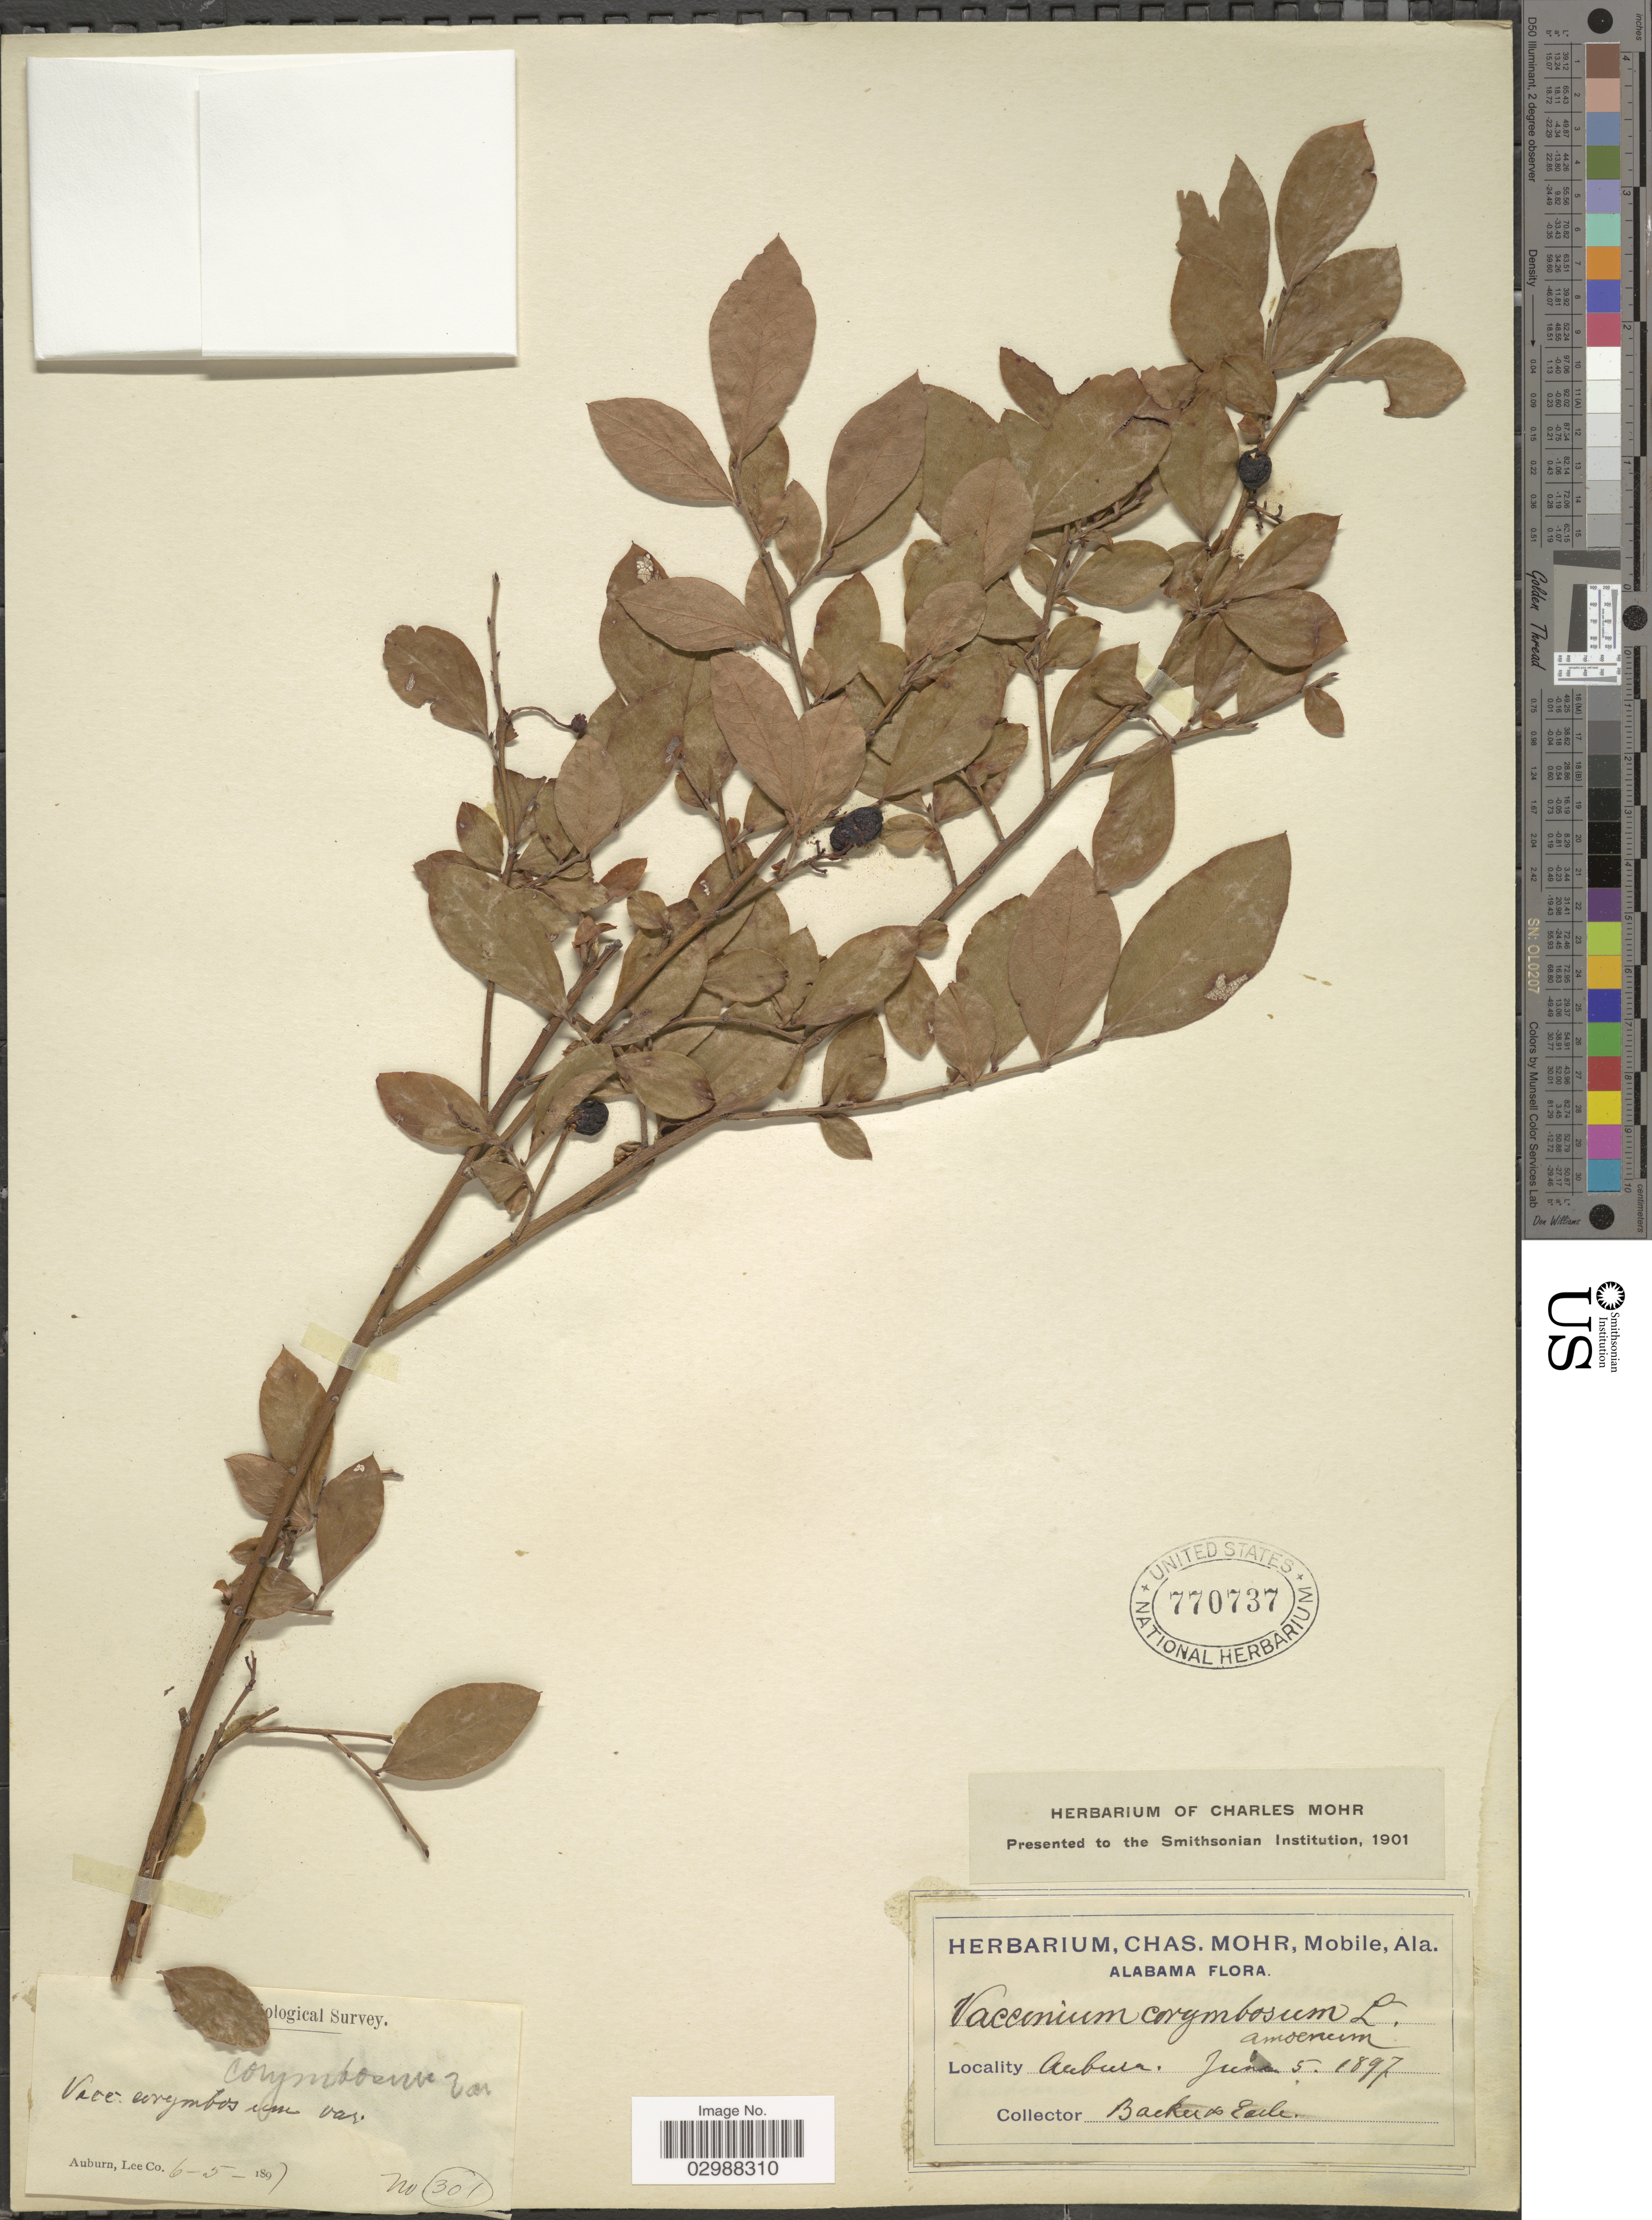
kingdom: Plantae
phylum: Tracheophyta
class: Magnoliopsida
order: Ericales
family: Ericaceae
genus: Vaccinium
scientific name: Vaccinium fuscatum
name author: Aiton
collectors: Backer & -. Earle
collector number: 301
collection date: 1897-06-05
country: United States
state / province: Alabama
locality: Auburn, Lee Co.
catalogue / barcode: US 770737